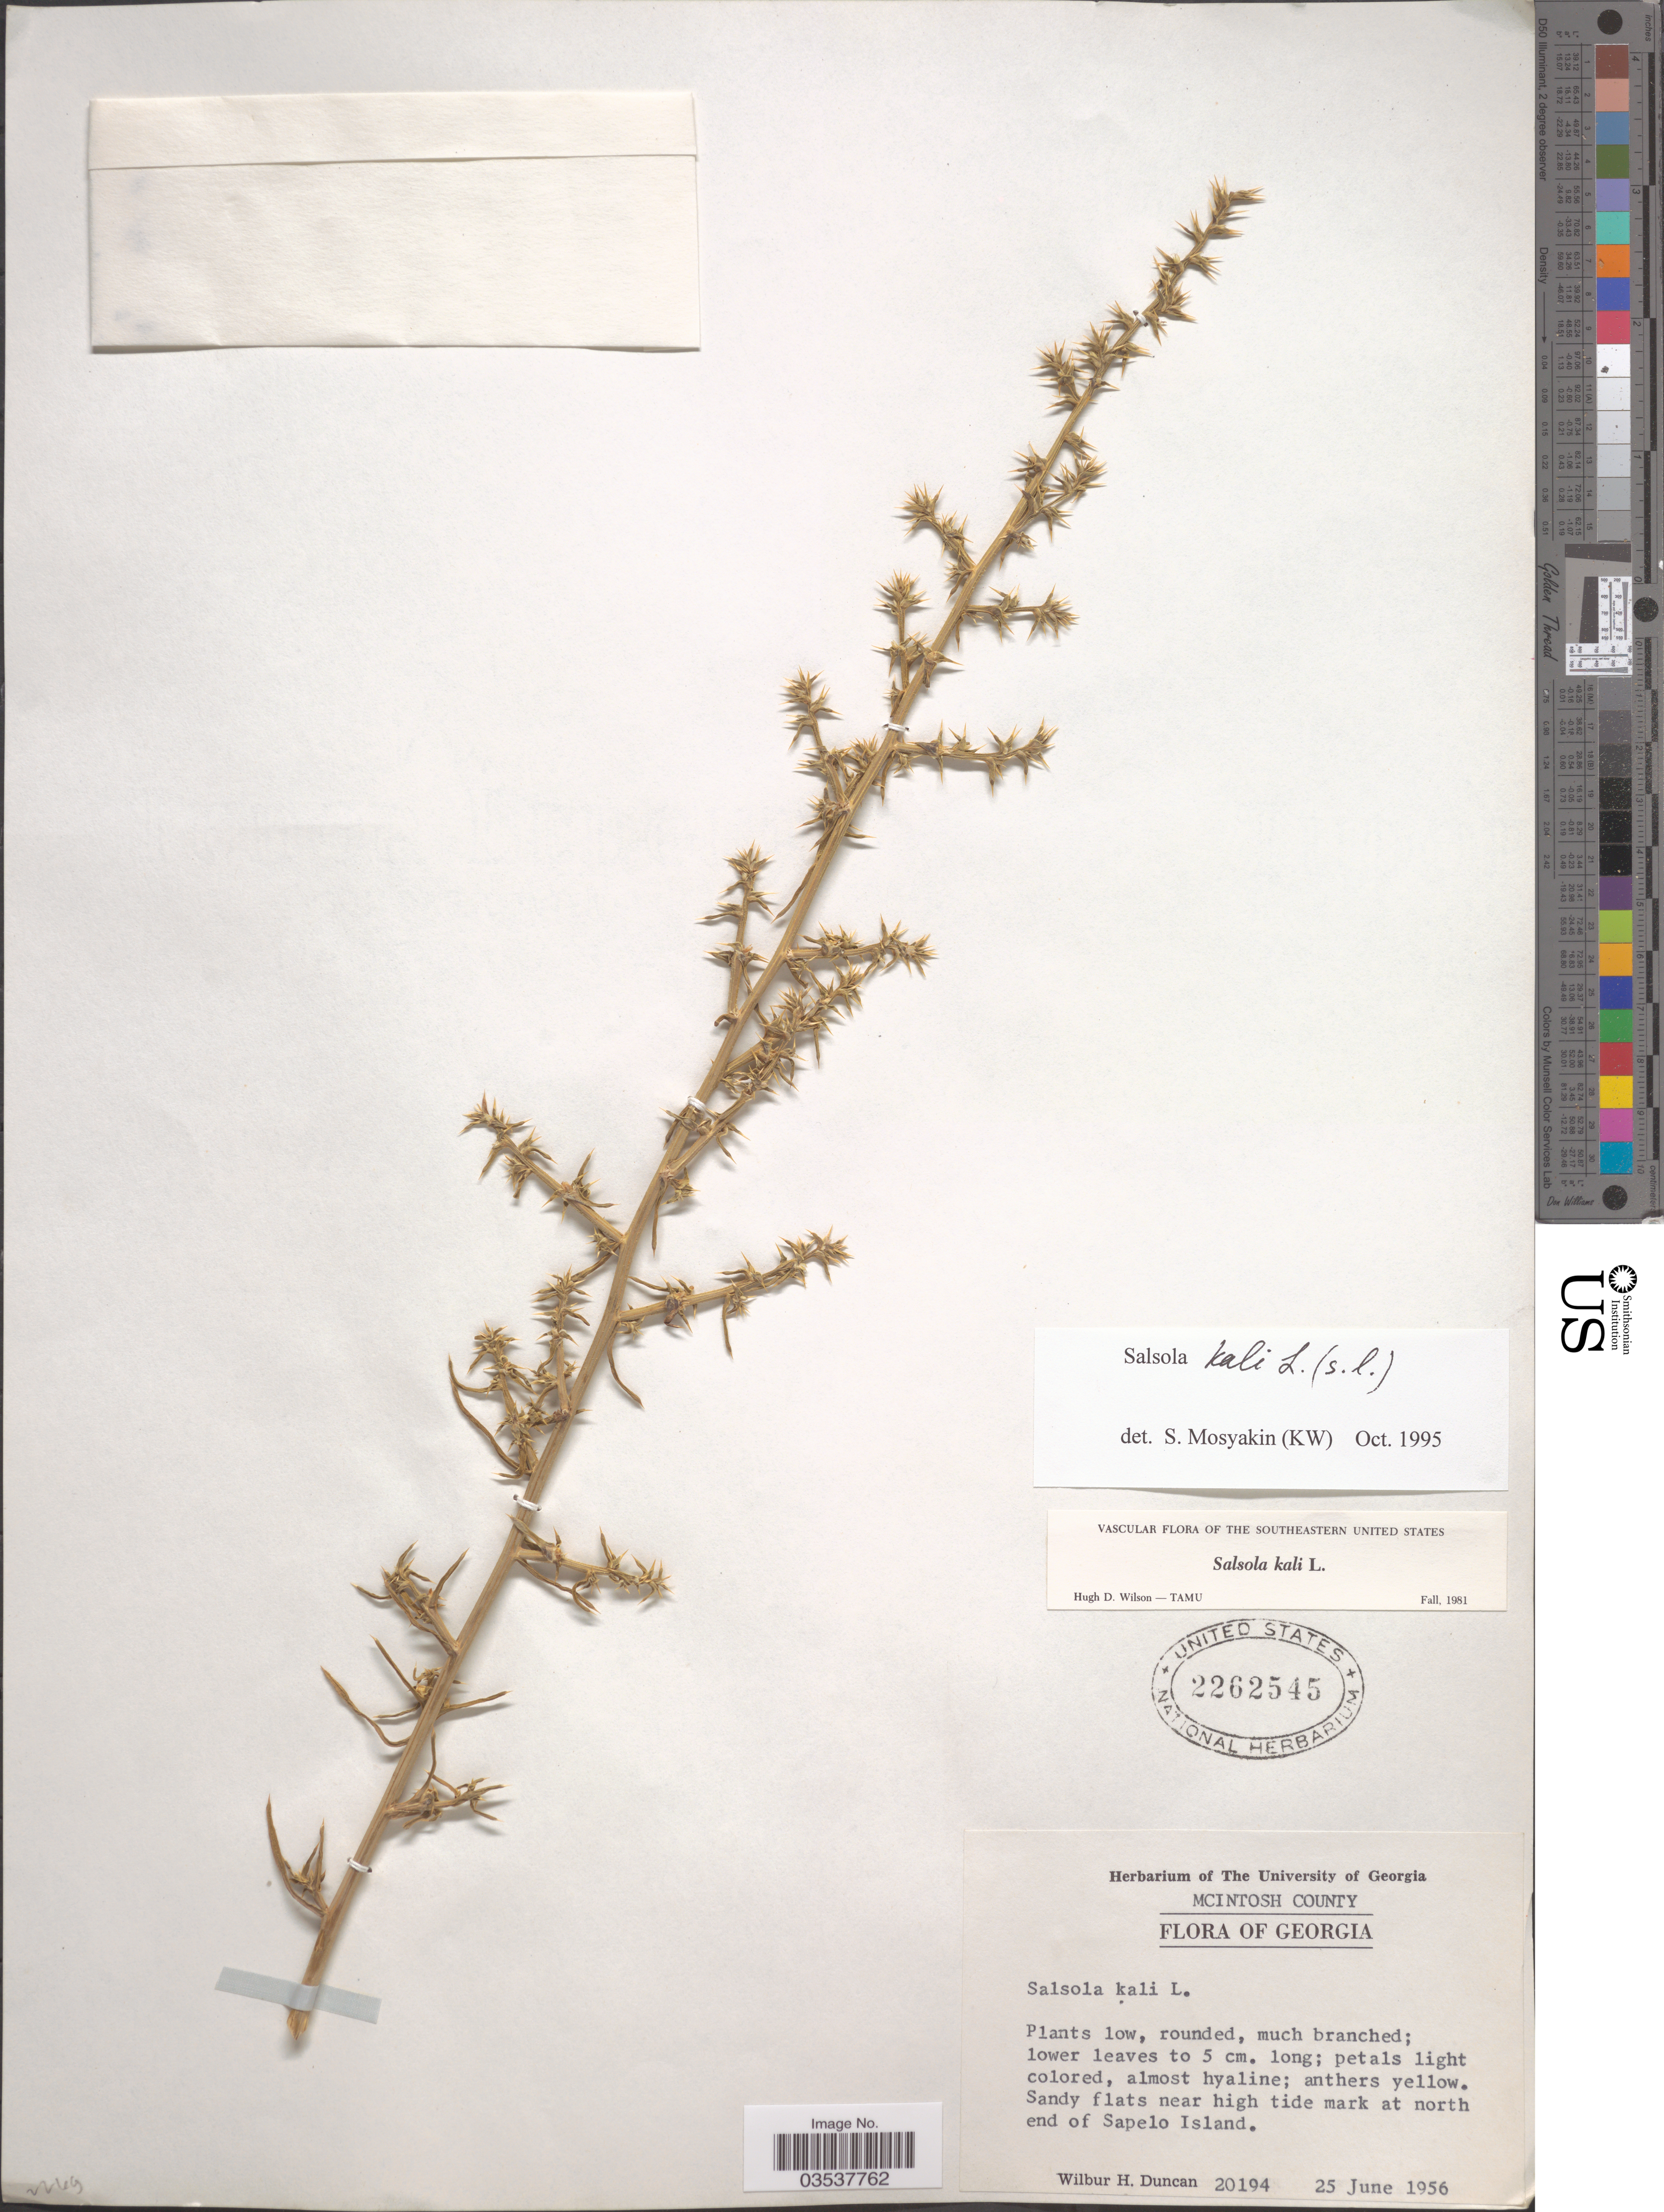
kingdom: Plantae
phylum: Tracheophyta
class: Magnoliopsida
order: Caryophyllales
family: Amaranthaceae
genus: Salsola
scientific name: Salsola kali var. caroliniana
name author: (Walter) Nutt.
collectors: W. H. Duncan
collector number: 20194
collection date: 1956-06-25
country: United States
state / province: Georgia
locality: Mcintosh County. Sandy flats near high tide mark at north end of Sapelo Island.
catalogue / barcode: US 2262545